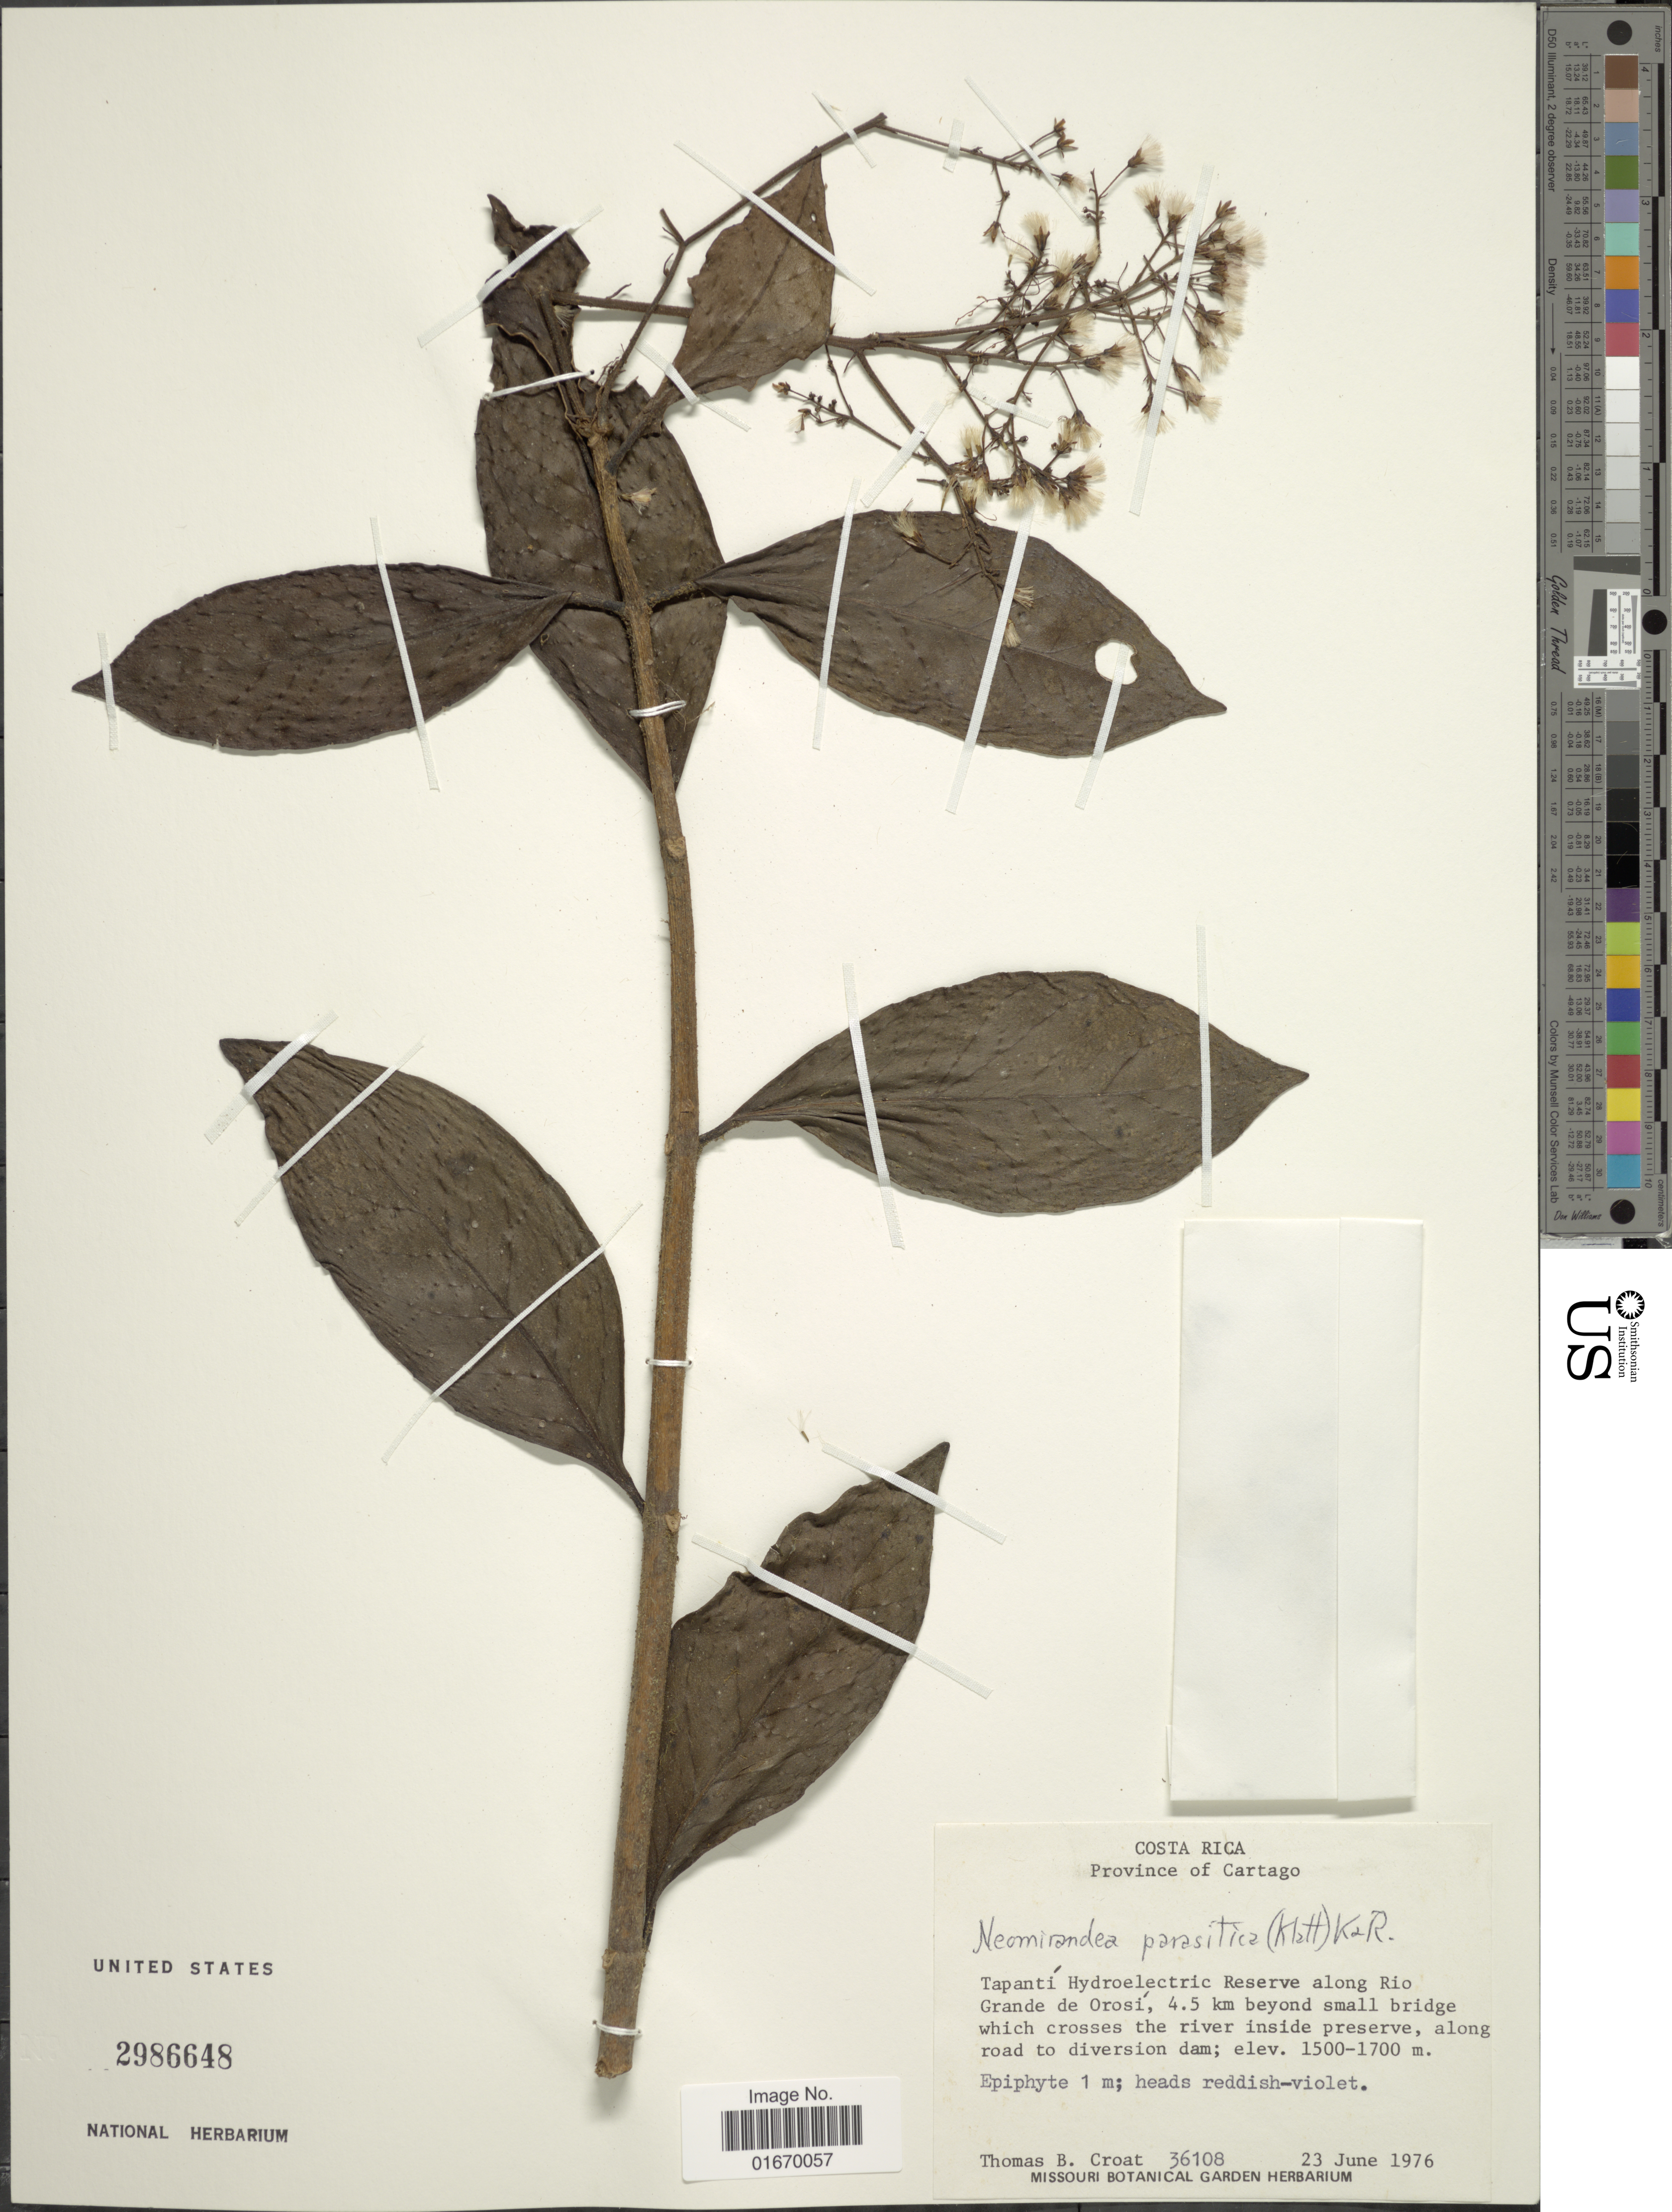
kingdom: Plantae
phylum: Tracheophyta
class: Magnoliopsida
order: Asterales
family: Asteraceae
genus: Neomirandea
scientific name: Neomirandea parasitica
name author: (Klatt) R.M. King & H. Rob.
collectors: T. B. Croat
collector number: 36108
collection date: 1976-06-23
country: Costa Rica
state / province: Cartago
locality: Tapanti Hydroelectric Reserve along Rio Grande de Orosi, 4.5 km beyond small bridge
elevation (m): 1500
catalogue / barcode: US 2986648